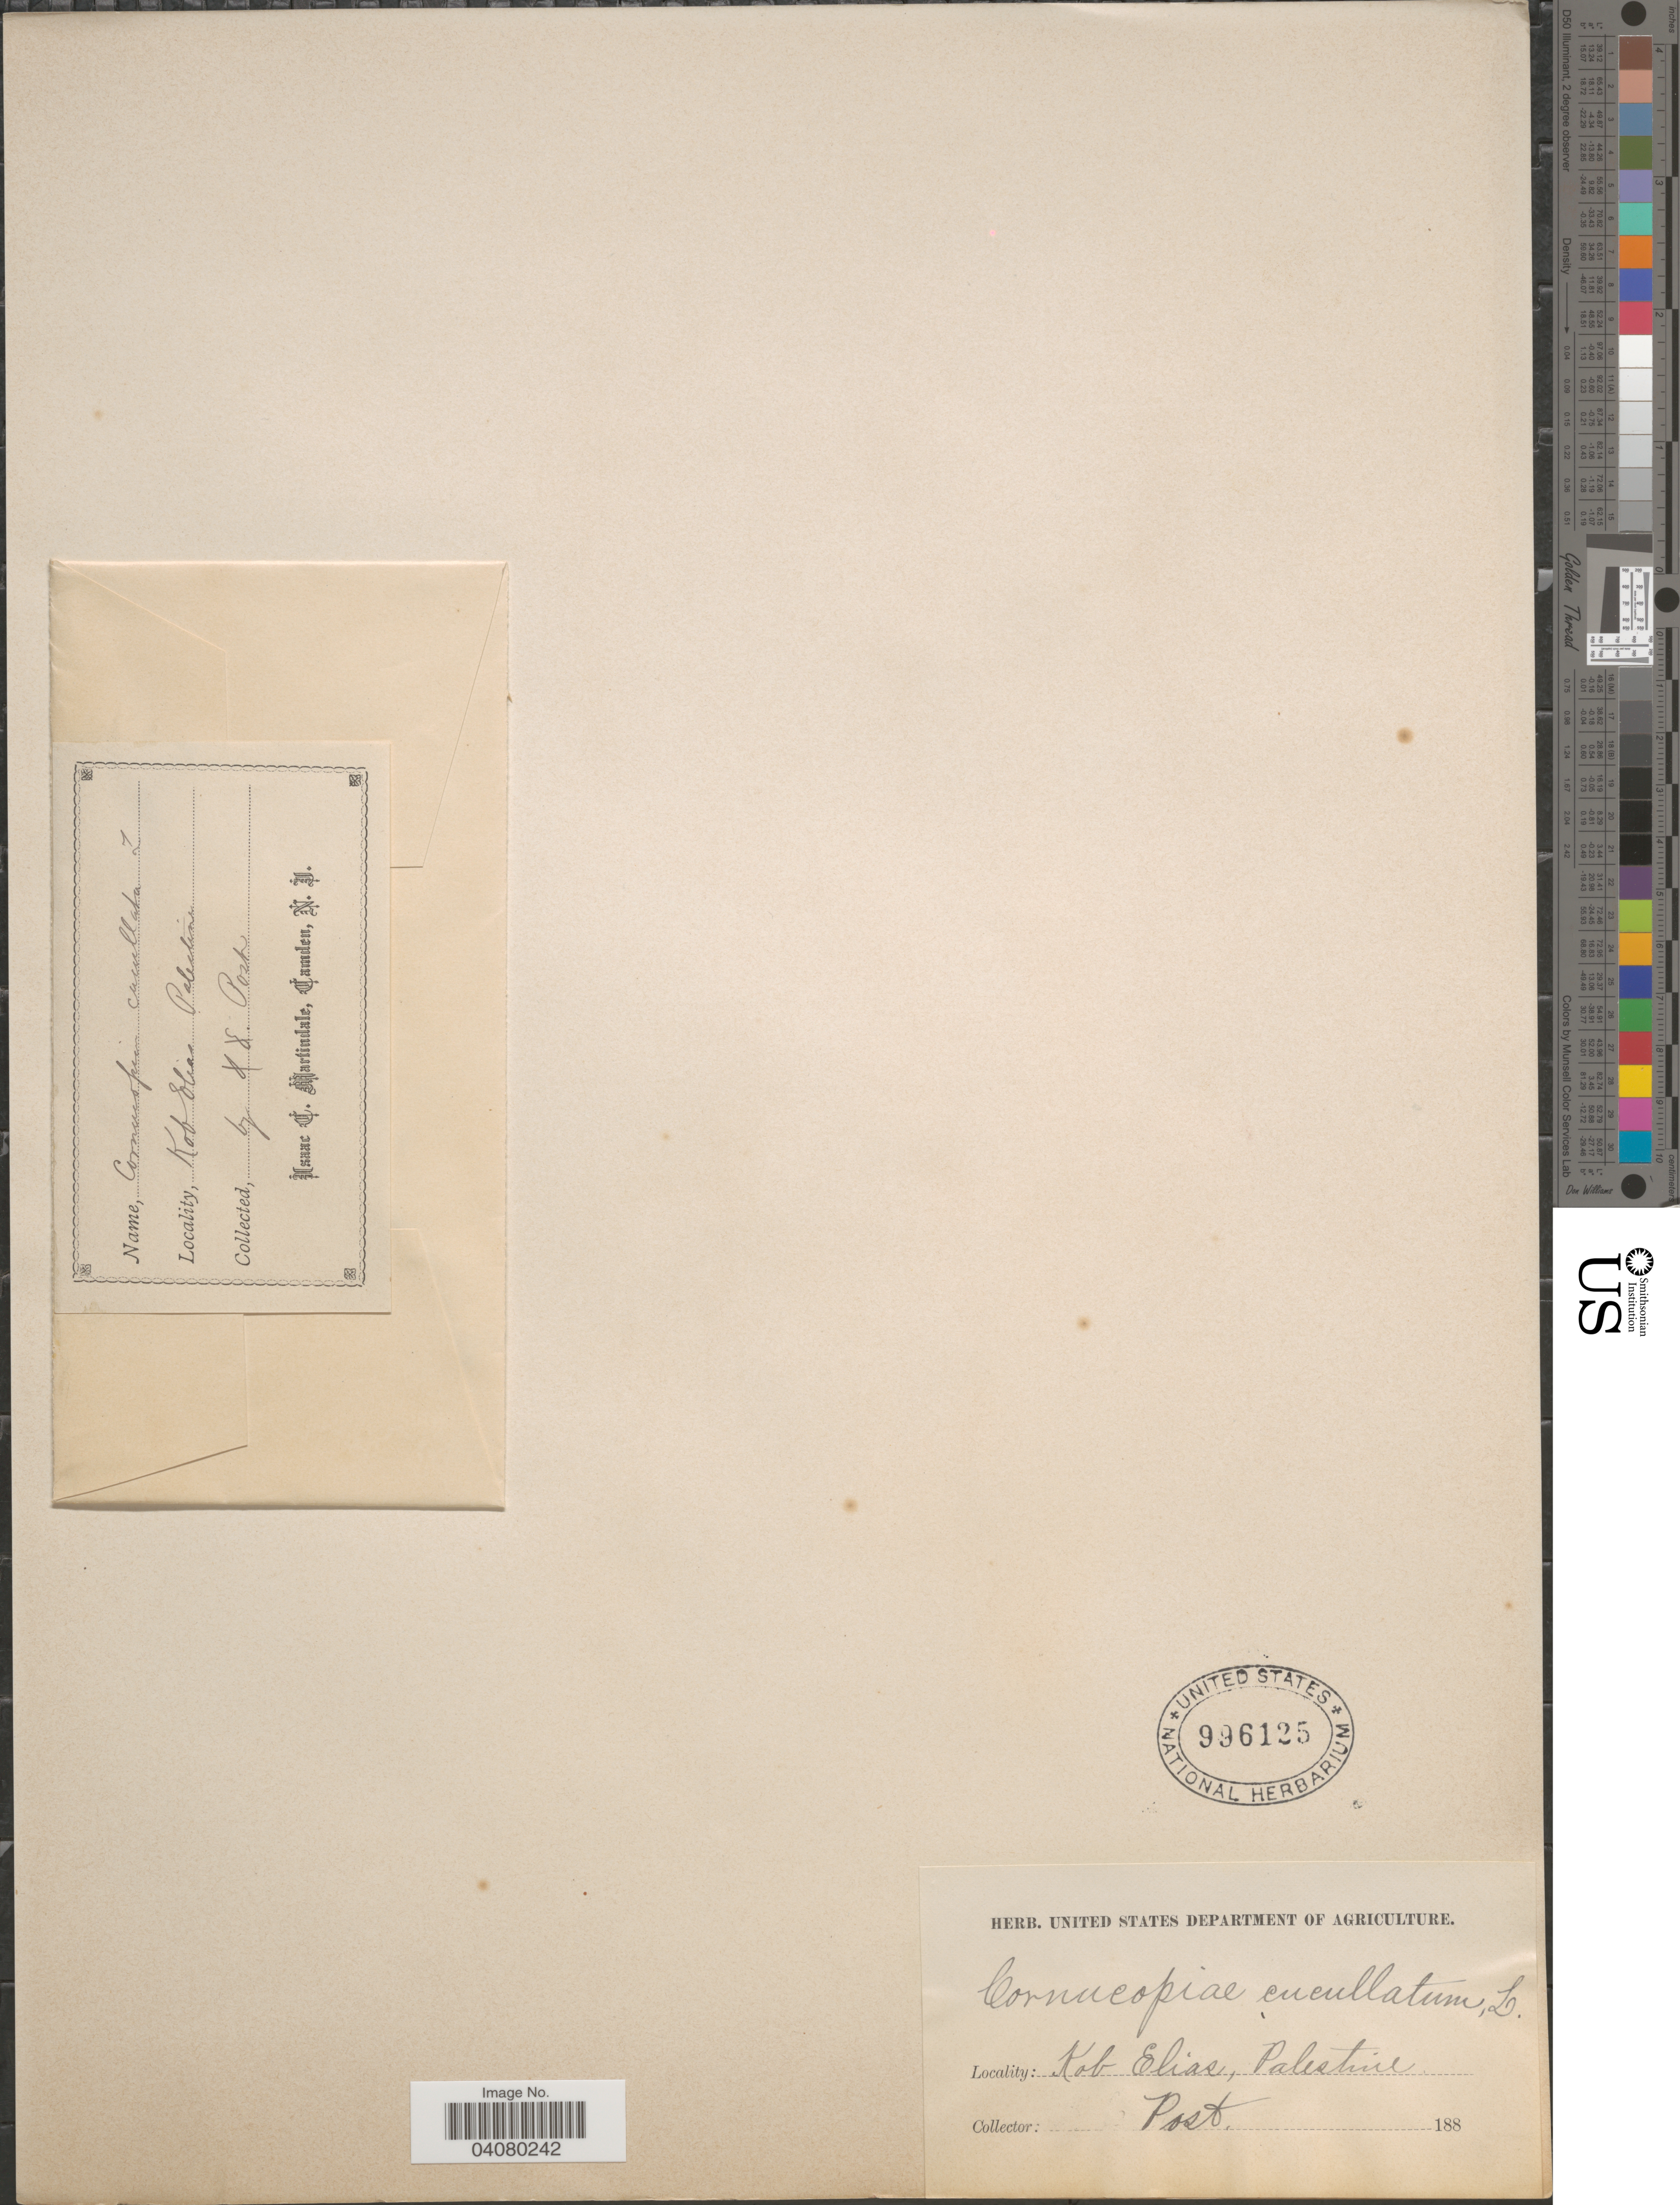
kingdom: Plantae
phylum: Tracheophyta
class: Liliopsida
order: Poales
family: Poaceae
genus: Cornucopiae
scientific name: Cornucopiae cucullatum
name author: L.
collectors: -- Post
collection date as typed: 188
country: Israel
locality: Kob Elias, Palestine.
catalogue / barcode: US 996125